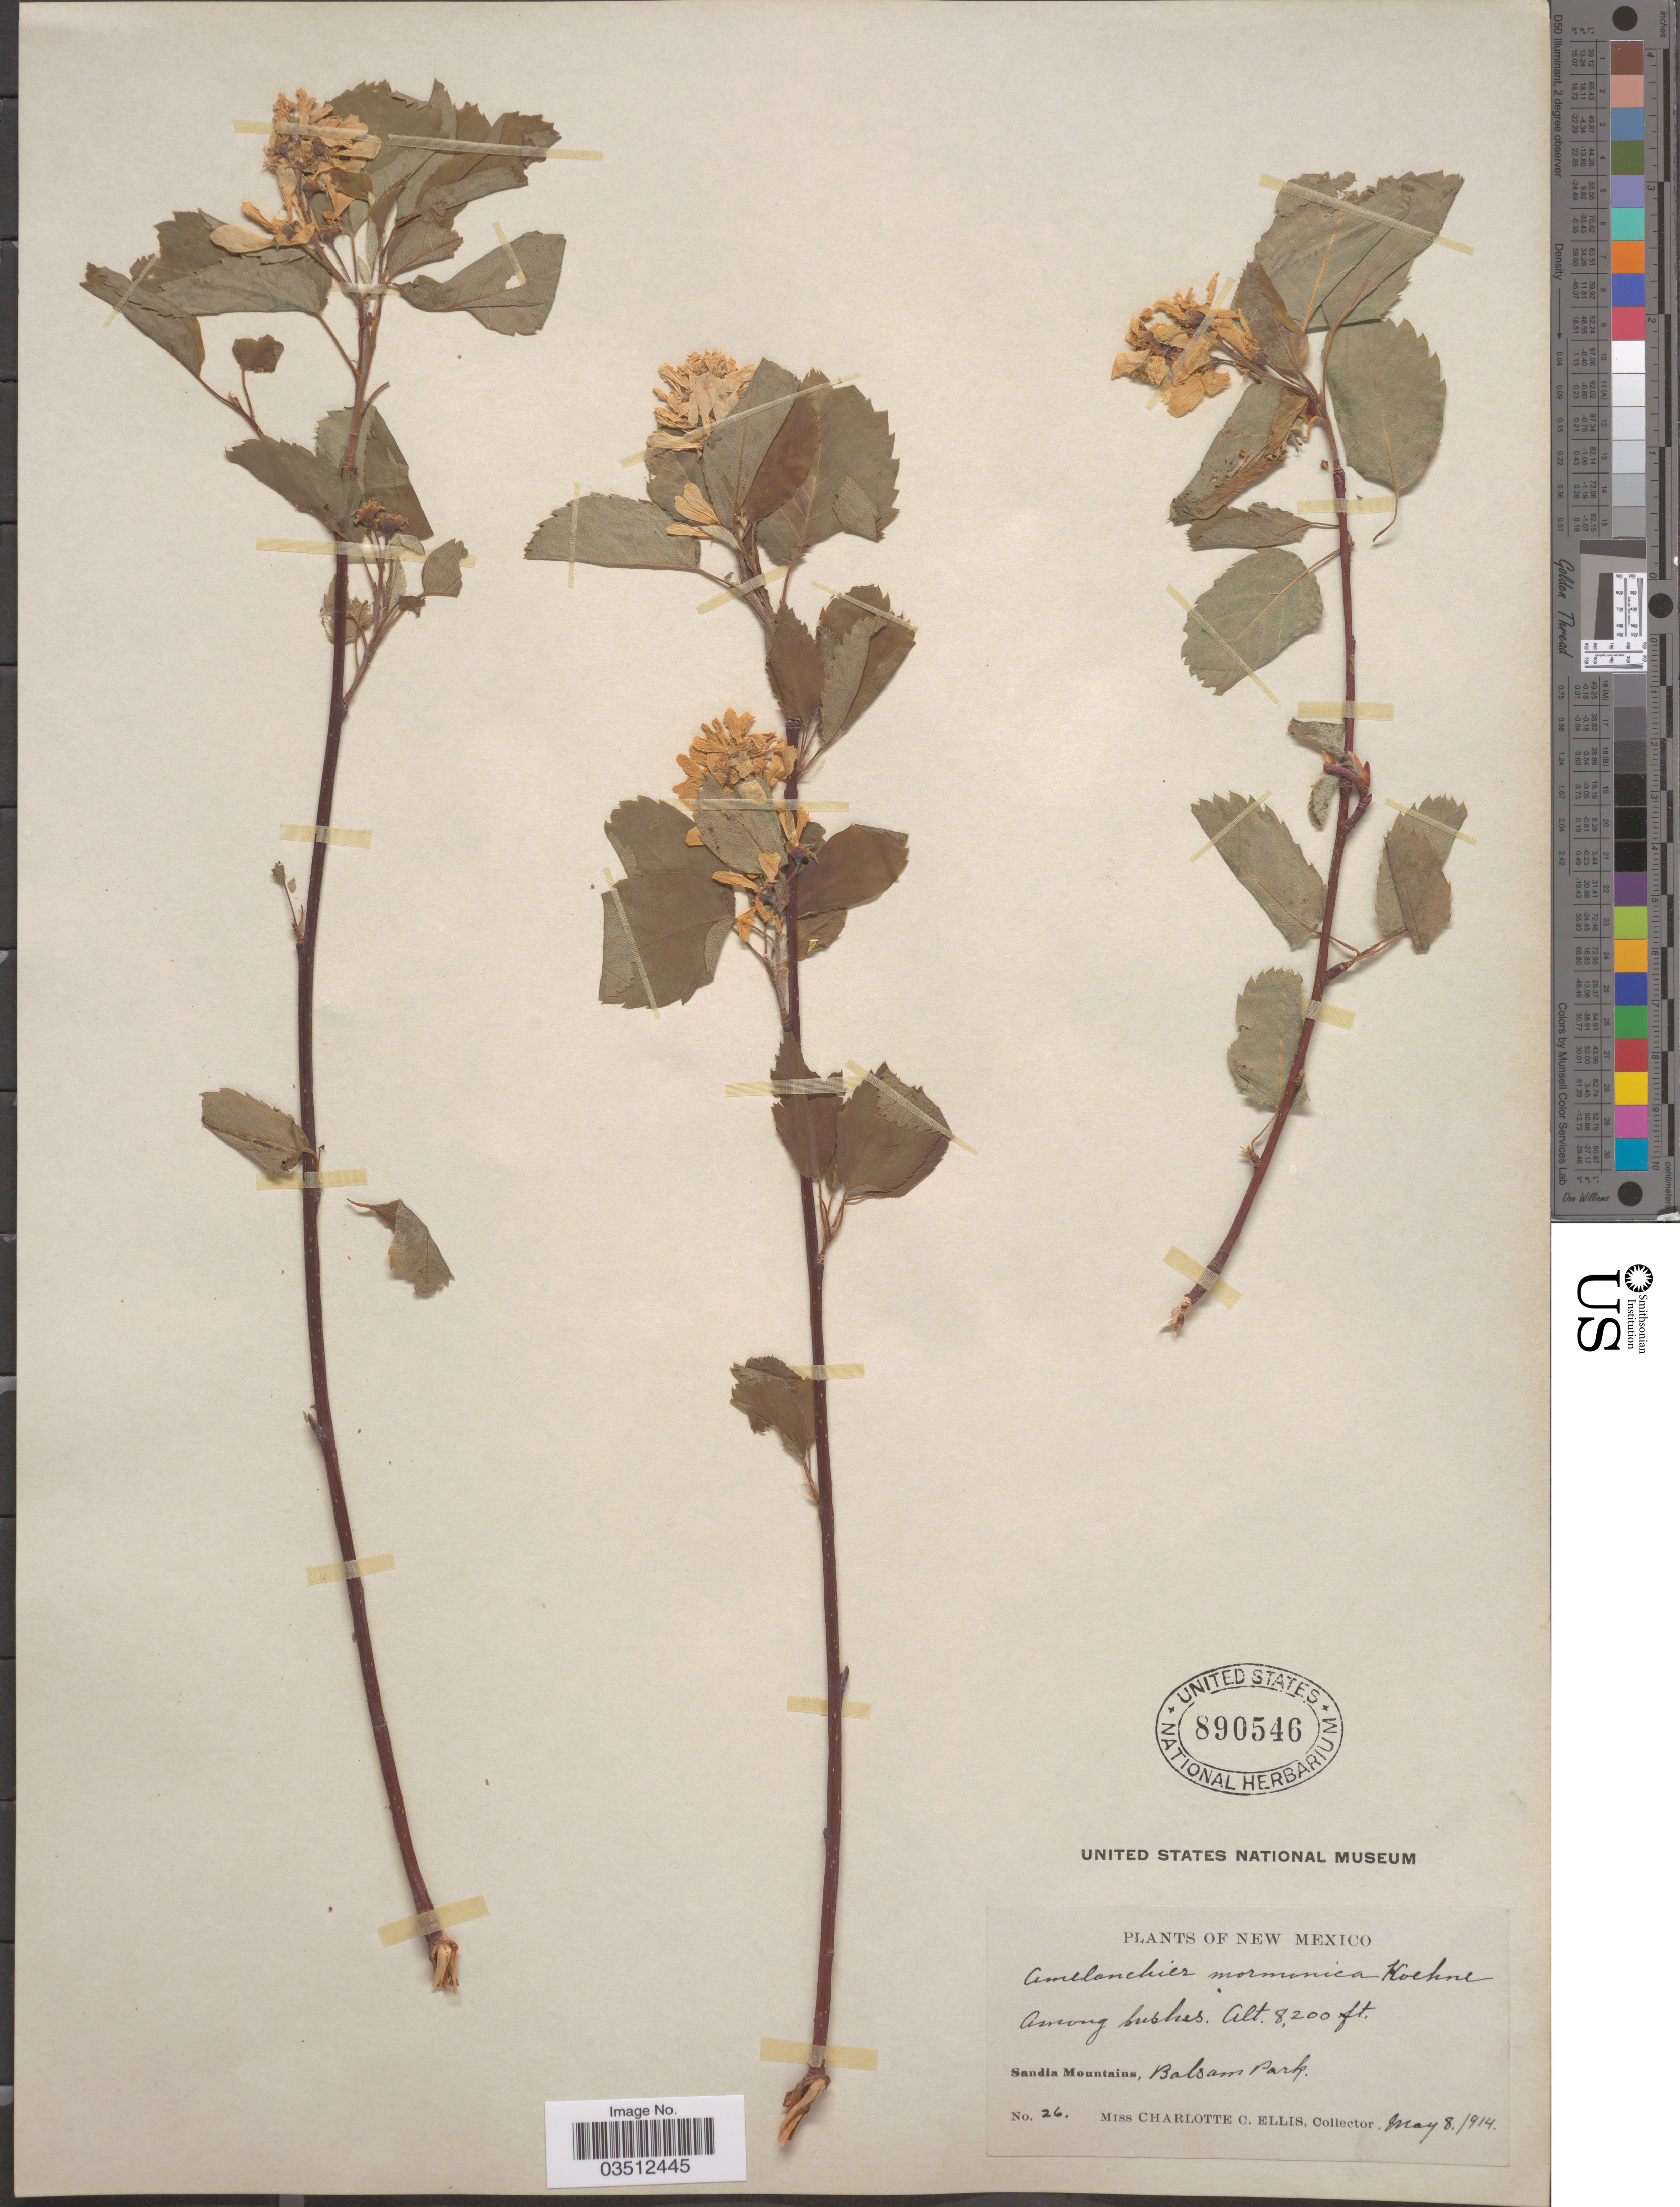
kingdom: Plantae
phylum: Tracheophyta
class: Magnoliopsida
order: Rosales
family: Rosaceae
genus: Amelanchier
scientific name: Amelanchier mormonica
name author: C.K. Schneid.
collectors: C. C. Ellis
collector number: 26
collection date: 1914-05-08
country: United States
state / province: New Mexico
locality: Sandia Mountains, Balsam Park.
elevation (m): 2499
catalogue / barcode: US 890546